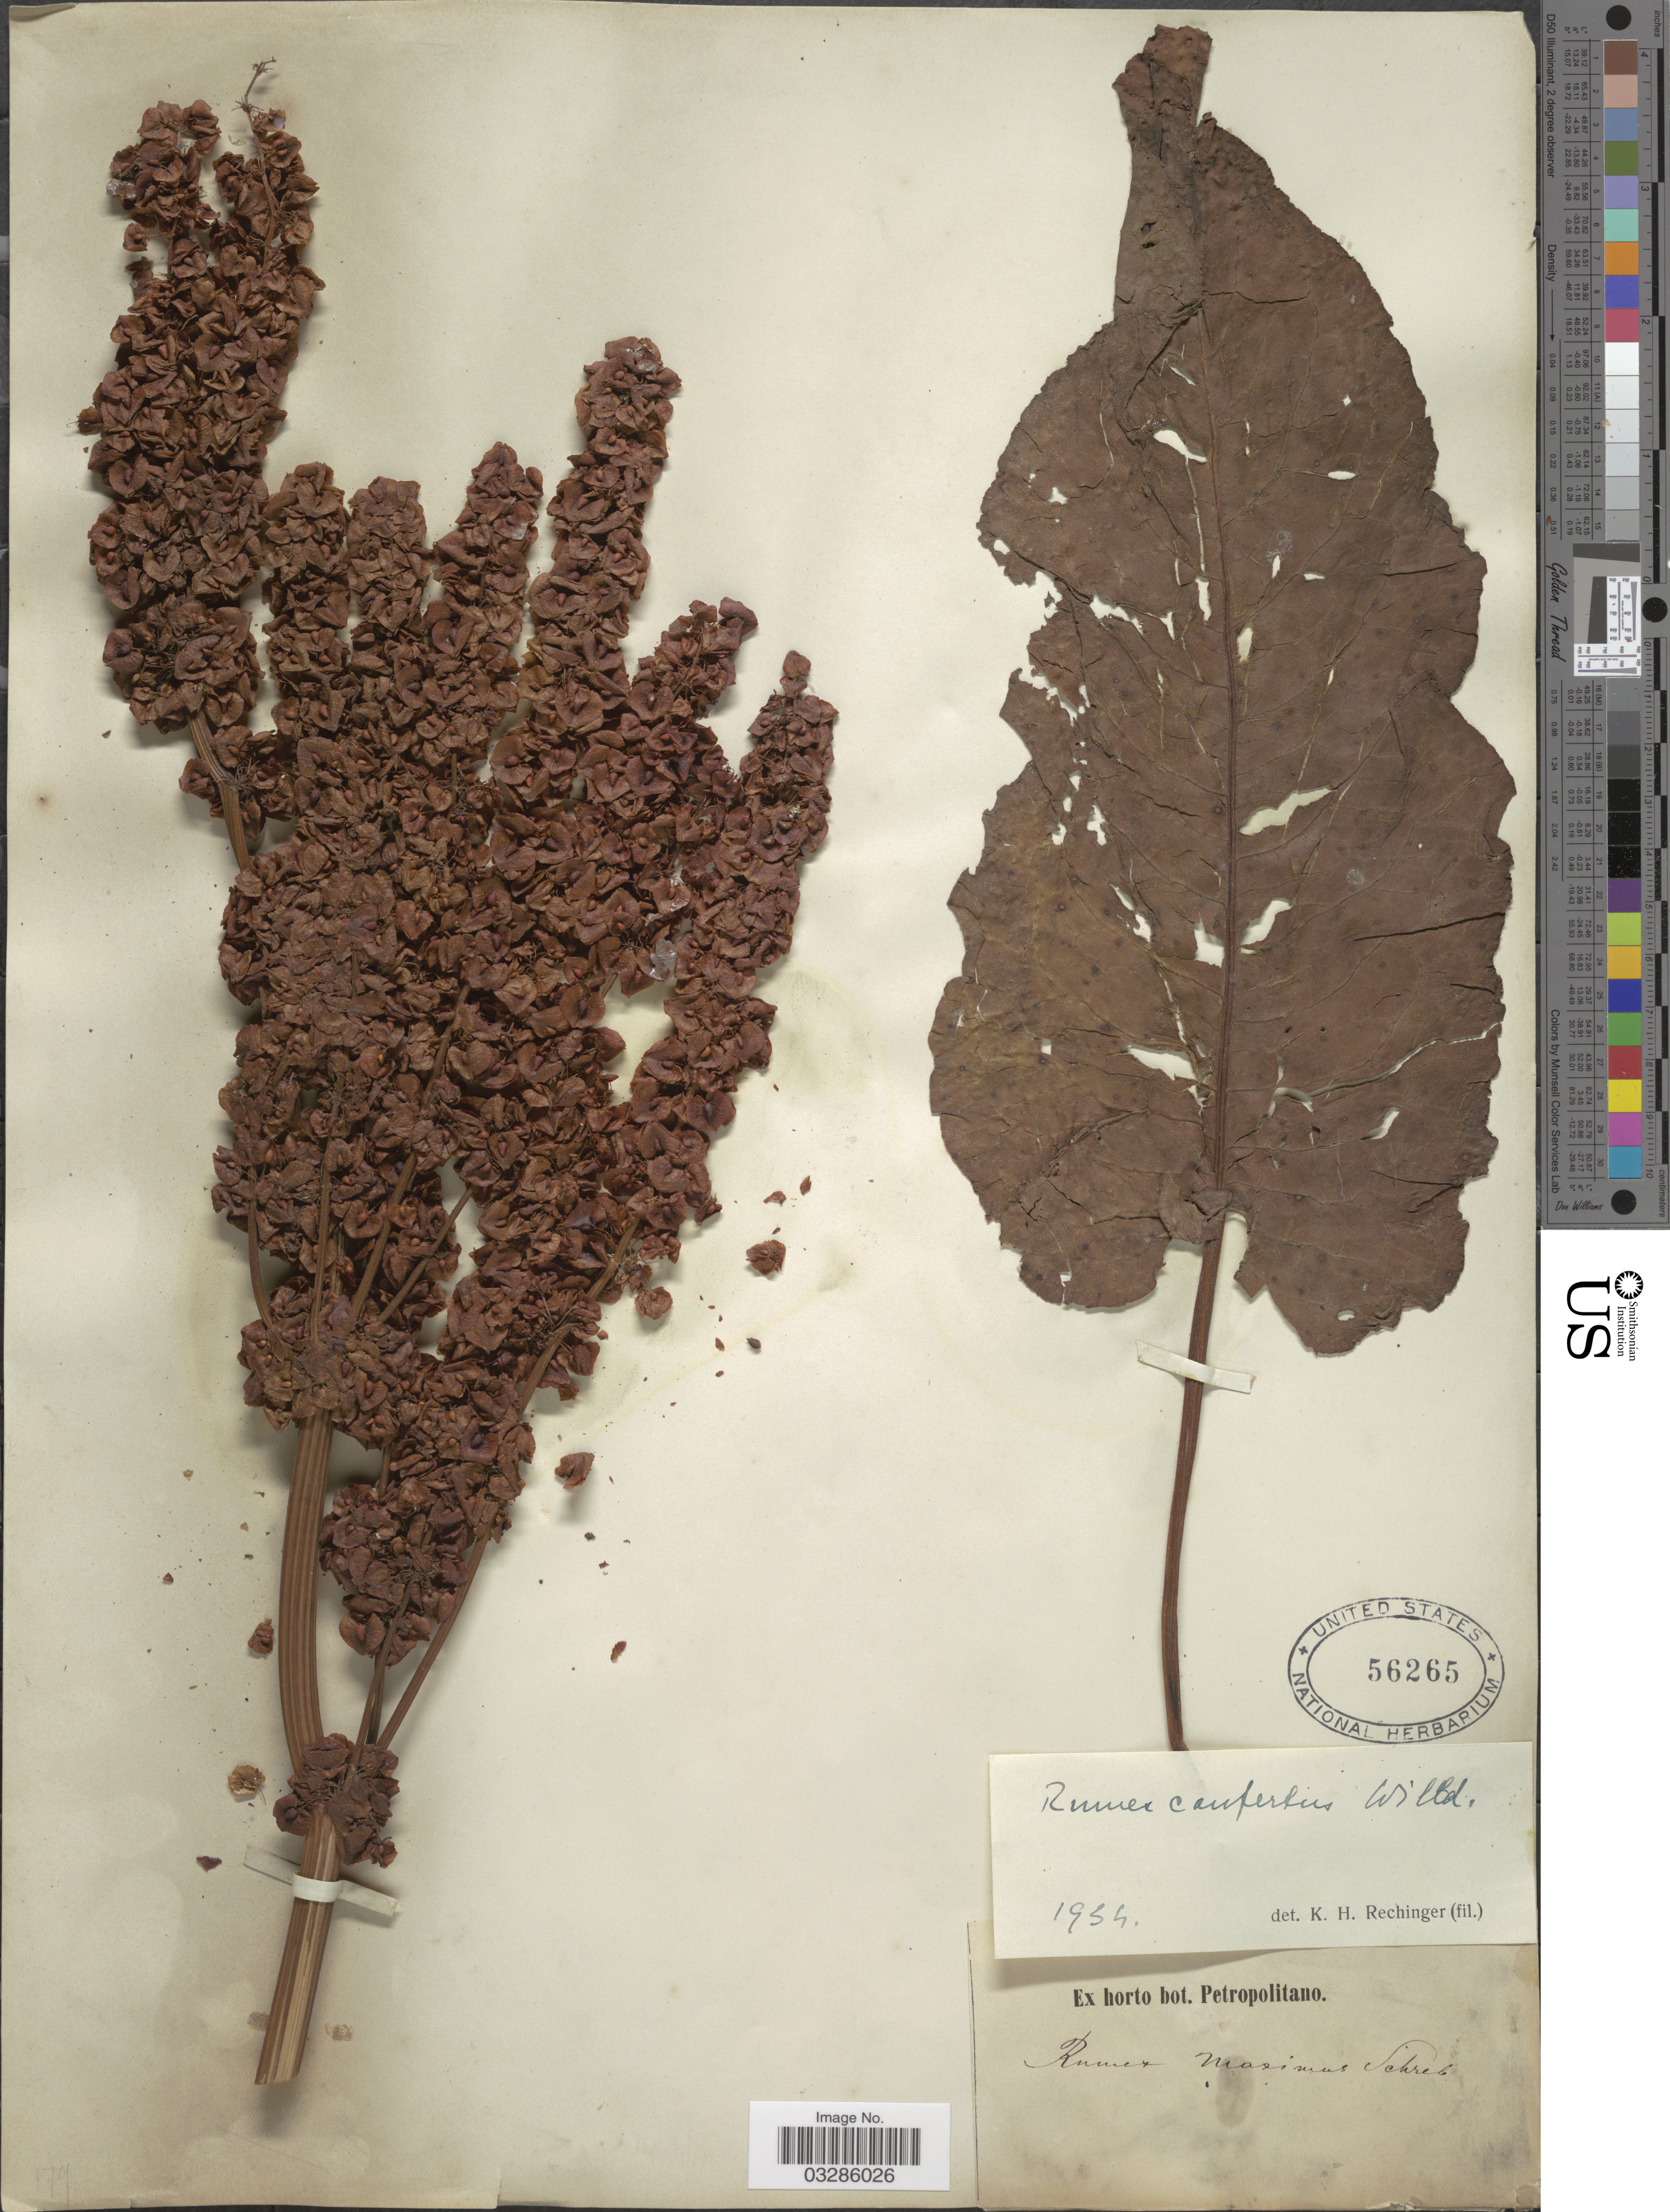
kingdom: Plantae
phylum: Tracheophyta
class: Magnoliopsida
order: Caryophyllales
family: Polygonaceae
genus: Rumex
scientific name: Rumex confertus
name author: Willd.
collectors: ex Horto Bot. Petropolitano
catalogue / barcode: US 56265